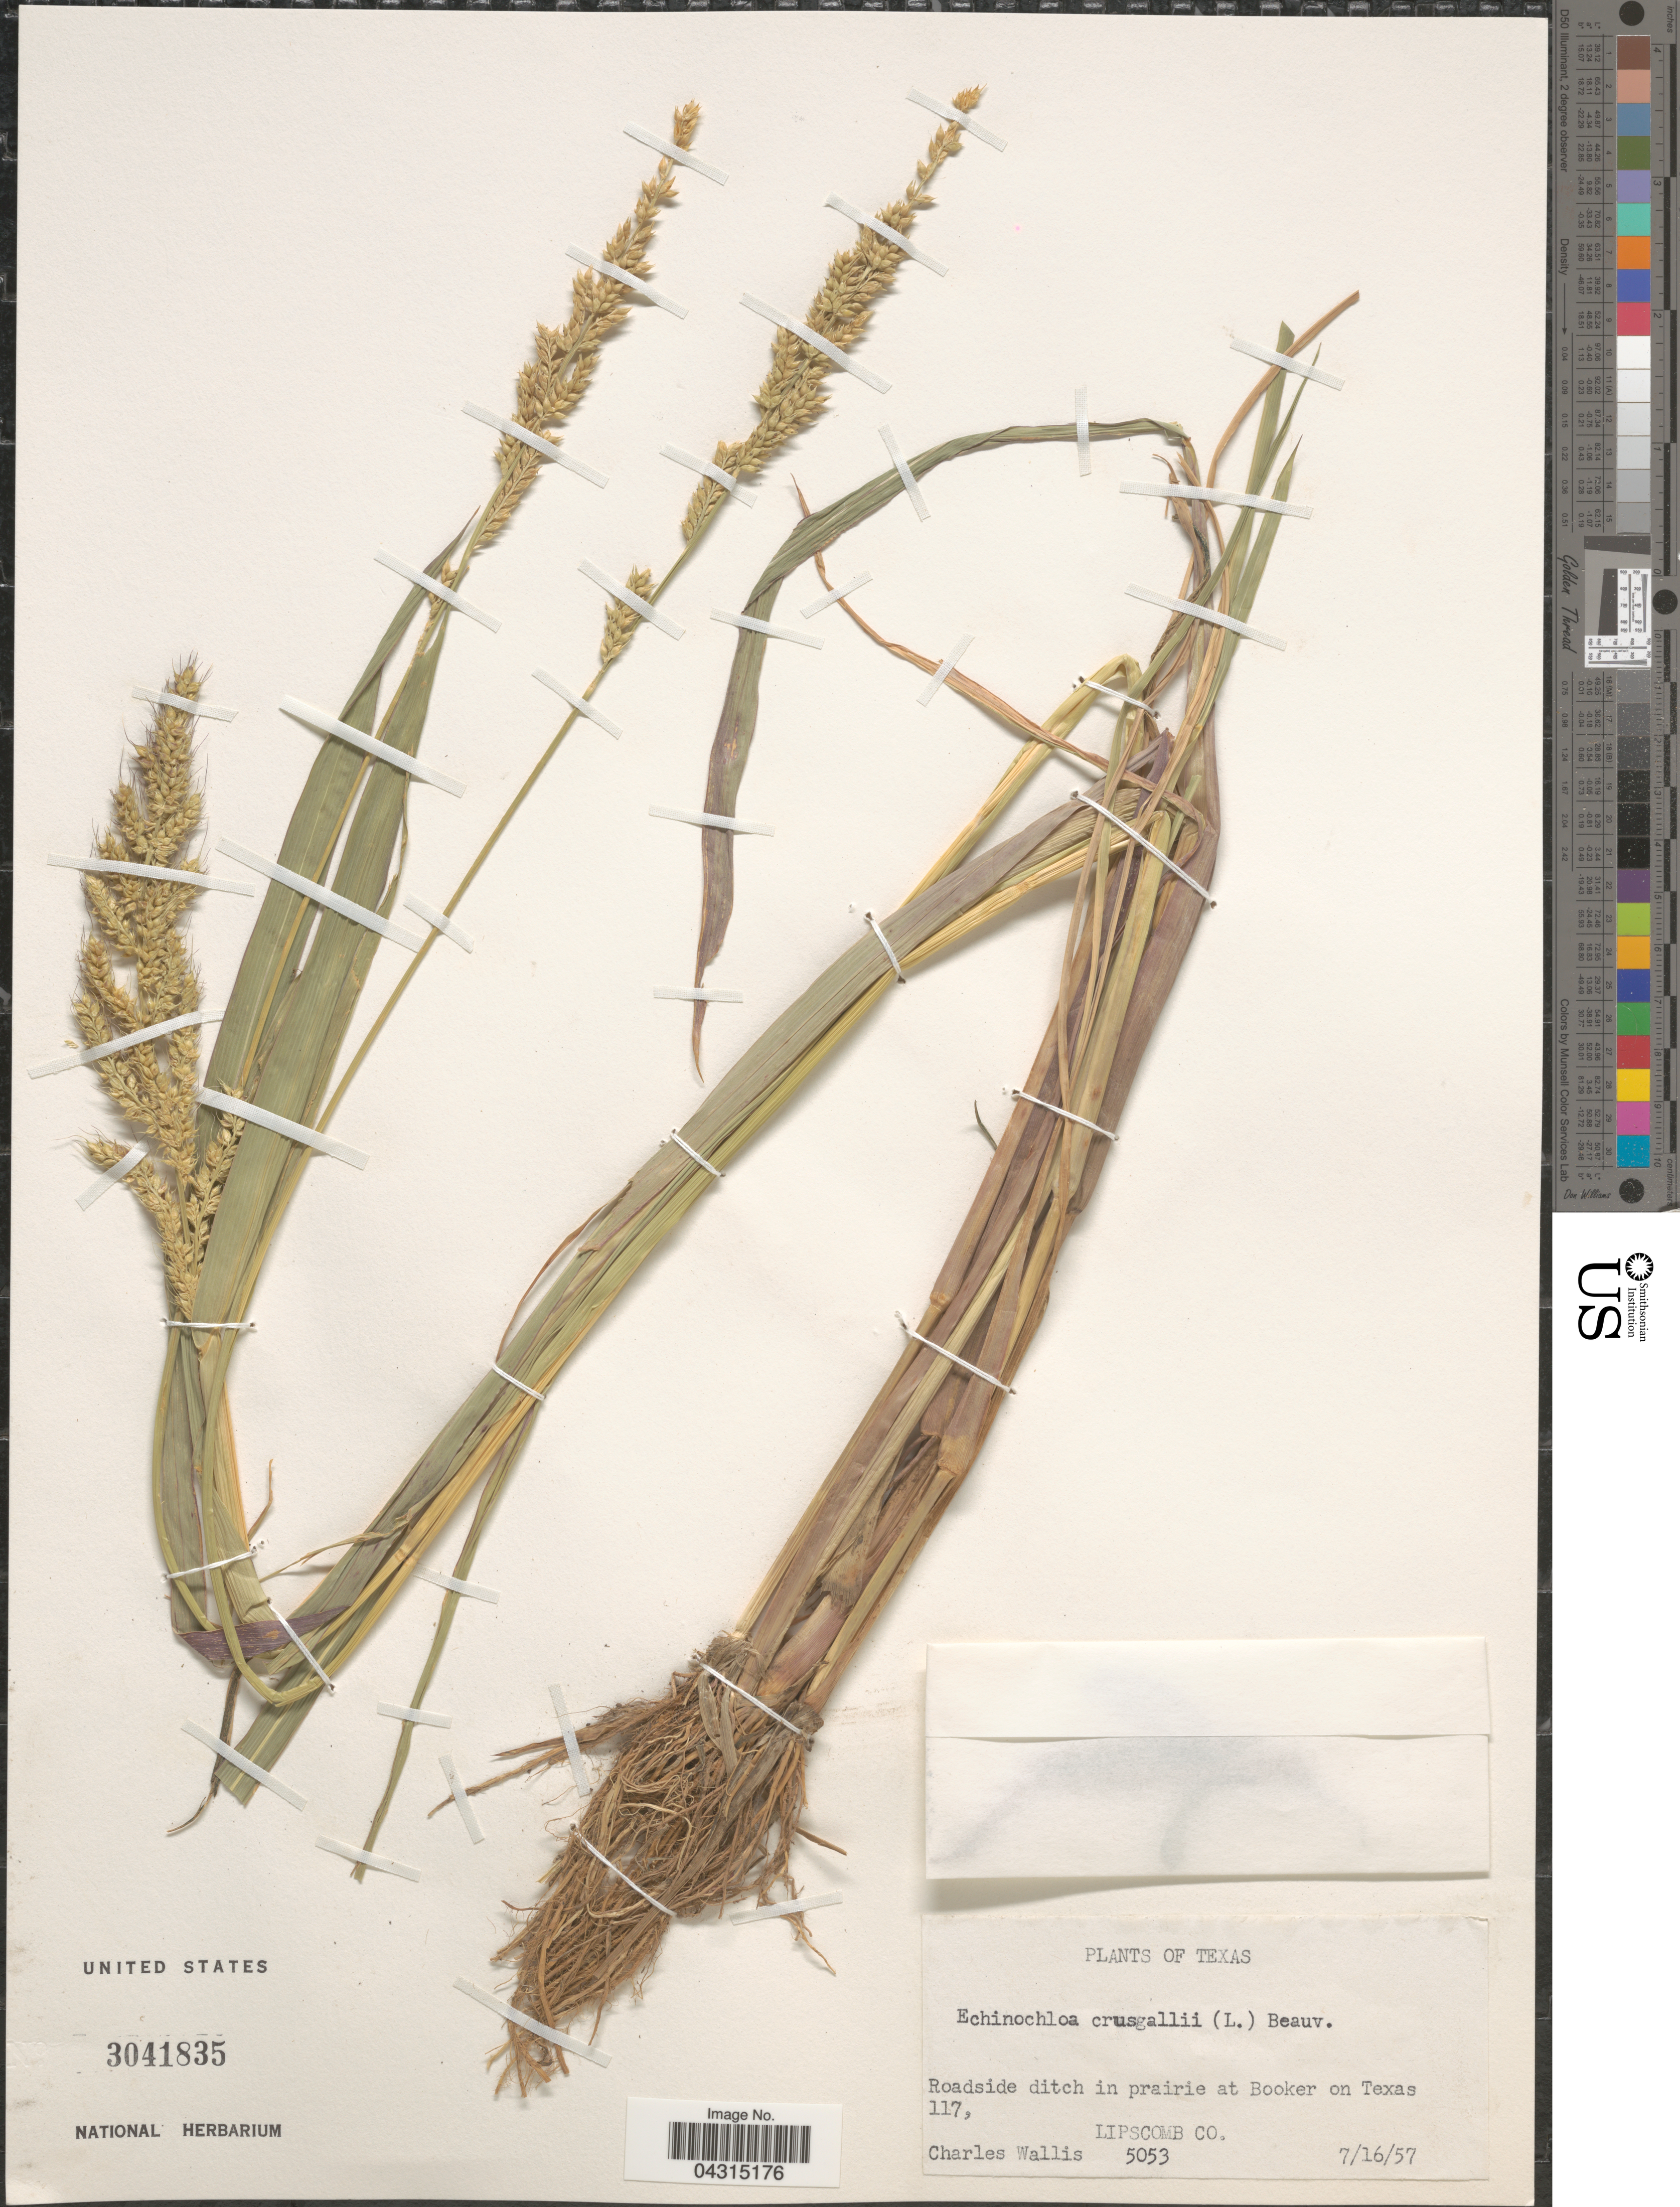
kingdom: Plantae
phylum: Tracheophyta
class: Liliopsida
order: Poales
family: Poaceae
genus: Echinochloa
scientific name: Echinochloa crus-galli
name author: (L.) P. Beauv.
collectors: C. Wallis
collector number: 5053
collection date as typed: Transcribed d/m/y: 16/7/57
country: United States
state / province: Texas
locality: Roadside ditch in prairie at Booker on Texas 117, Lipscomb Co.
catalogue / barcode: US 3041835